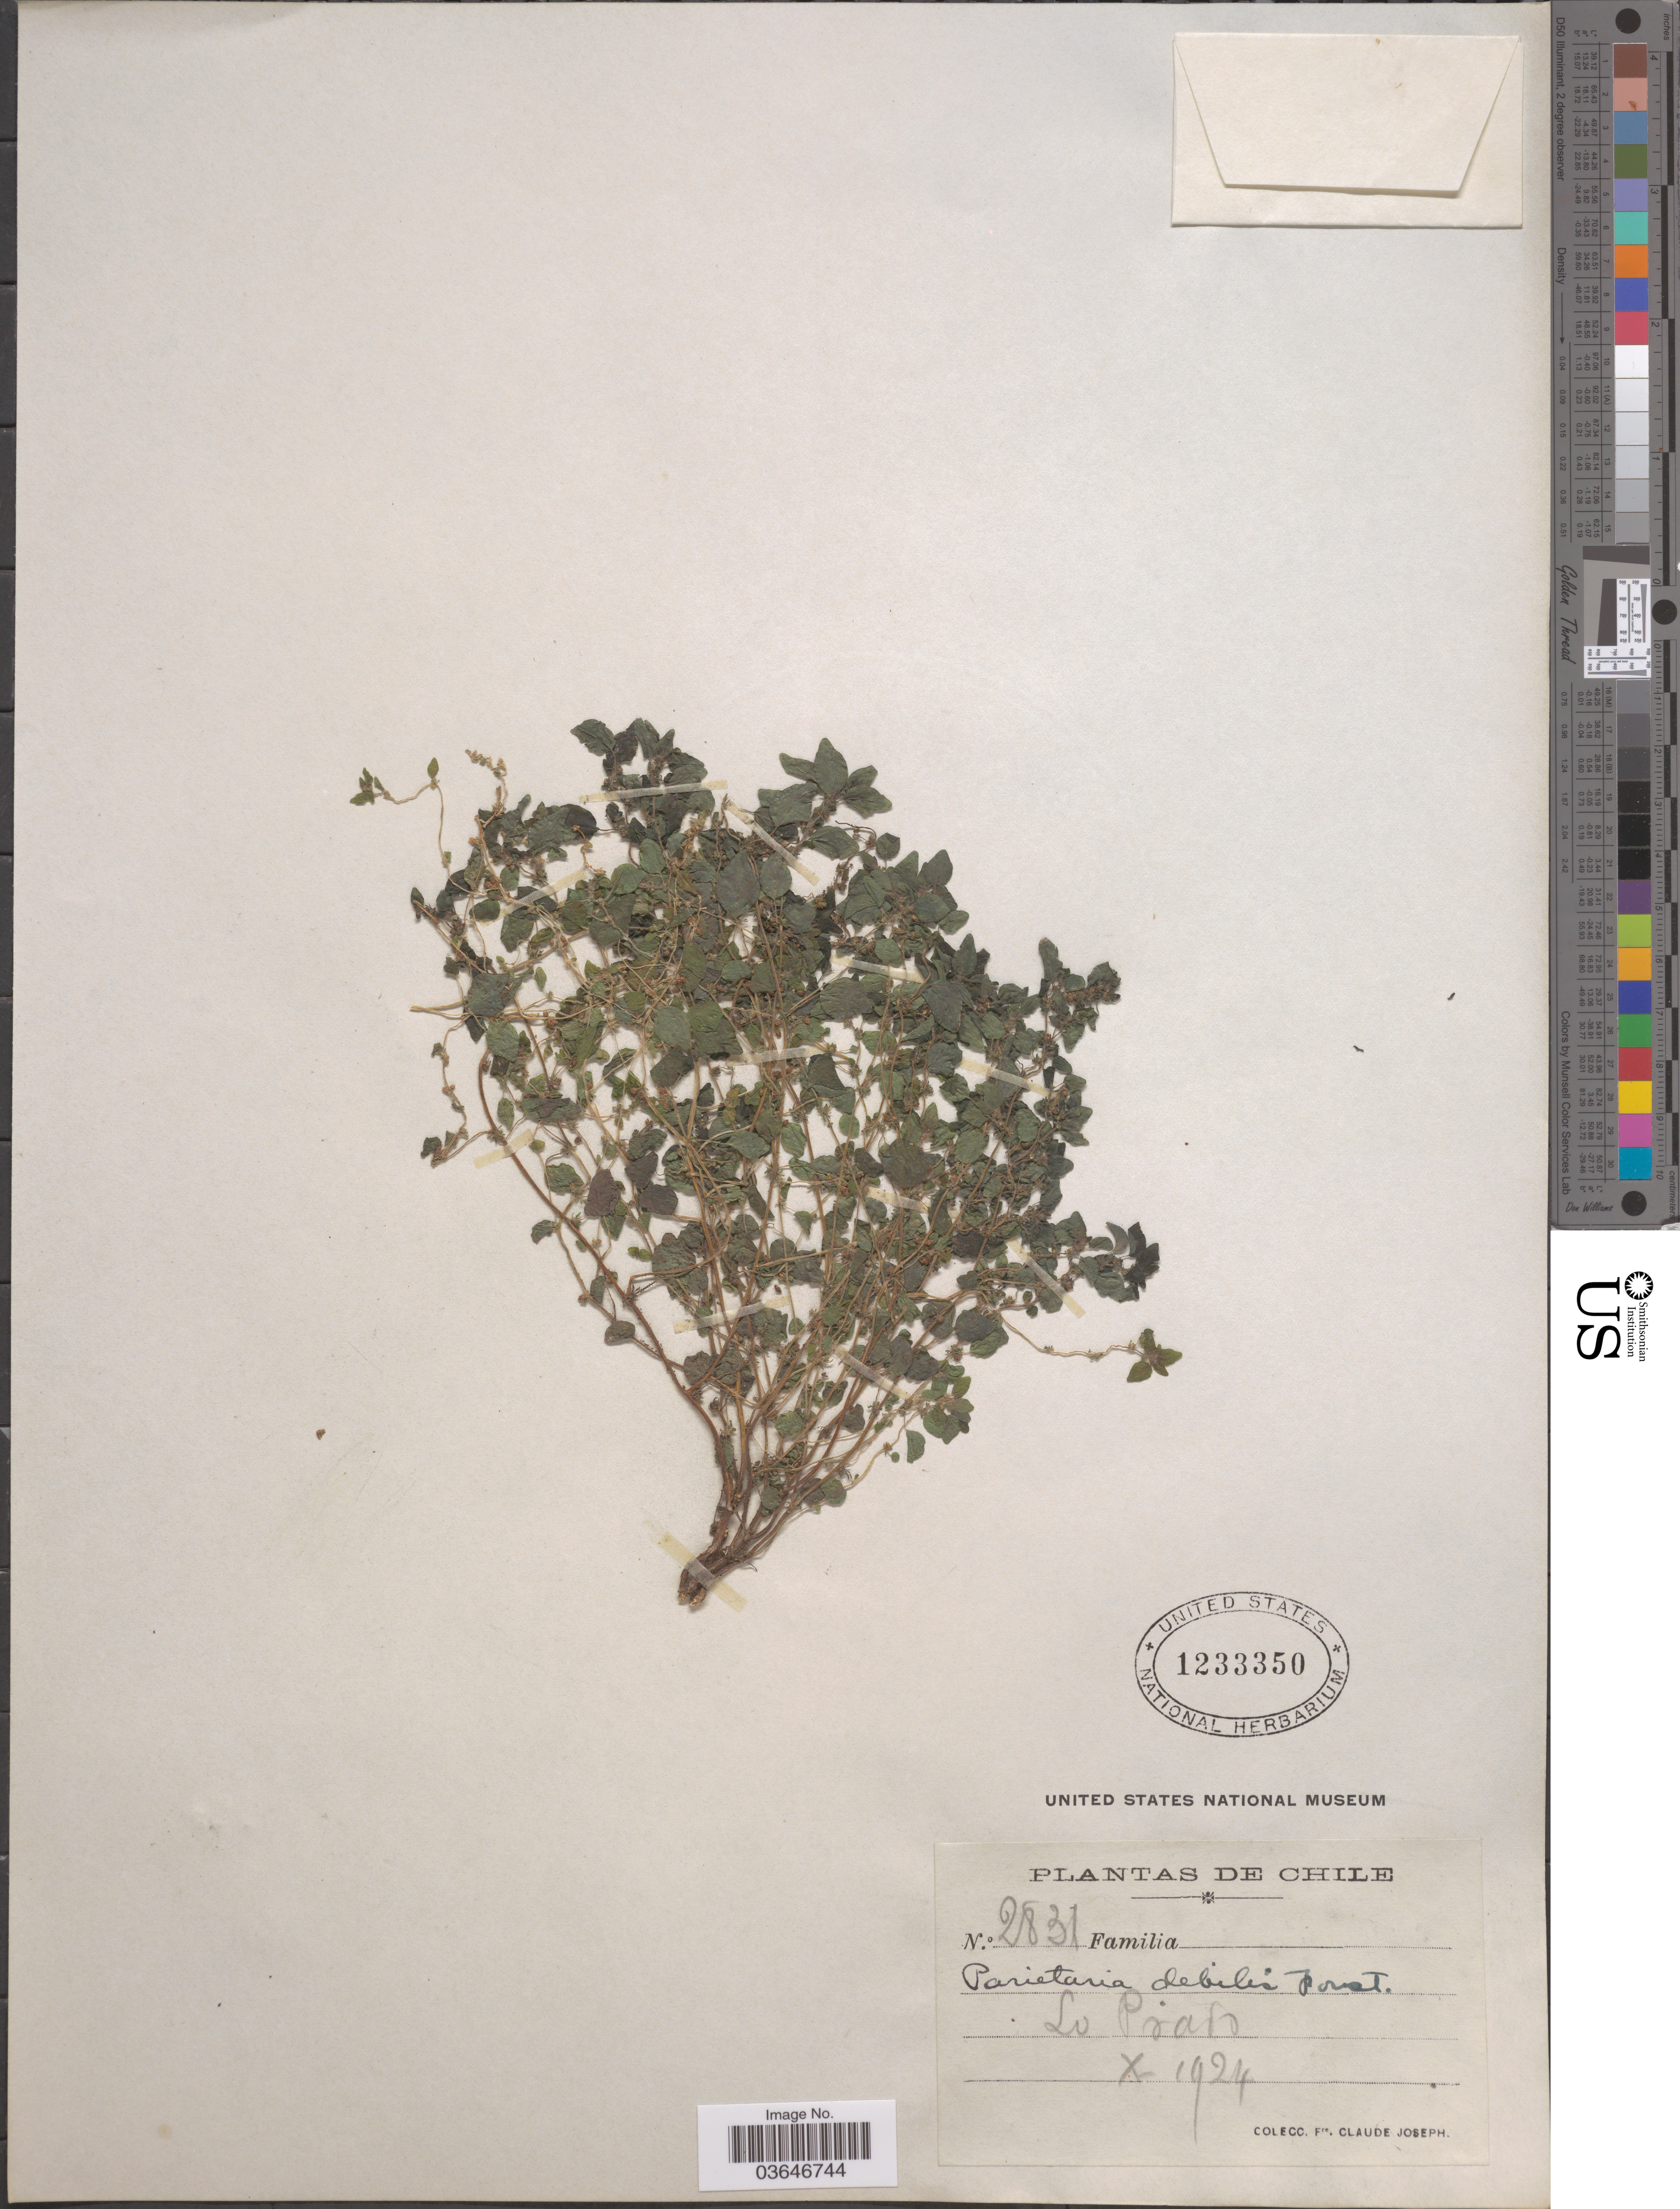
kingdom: Plantae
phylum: Tracheophyta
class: Magnoliopsida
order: Rosales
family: Urticaceae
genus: Parietaria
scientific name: Parietaria debilis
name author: G. Forst.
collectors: Bro. Claude-Joseph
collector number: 2831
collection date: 1924-10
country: Chile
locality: Lo Prado.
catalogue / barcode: US 1233350